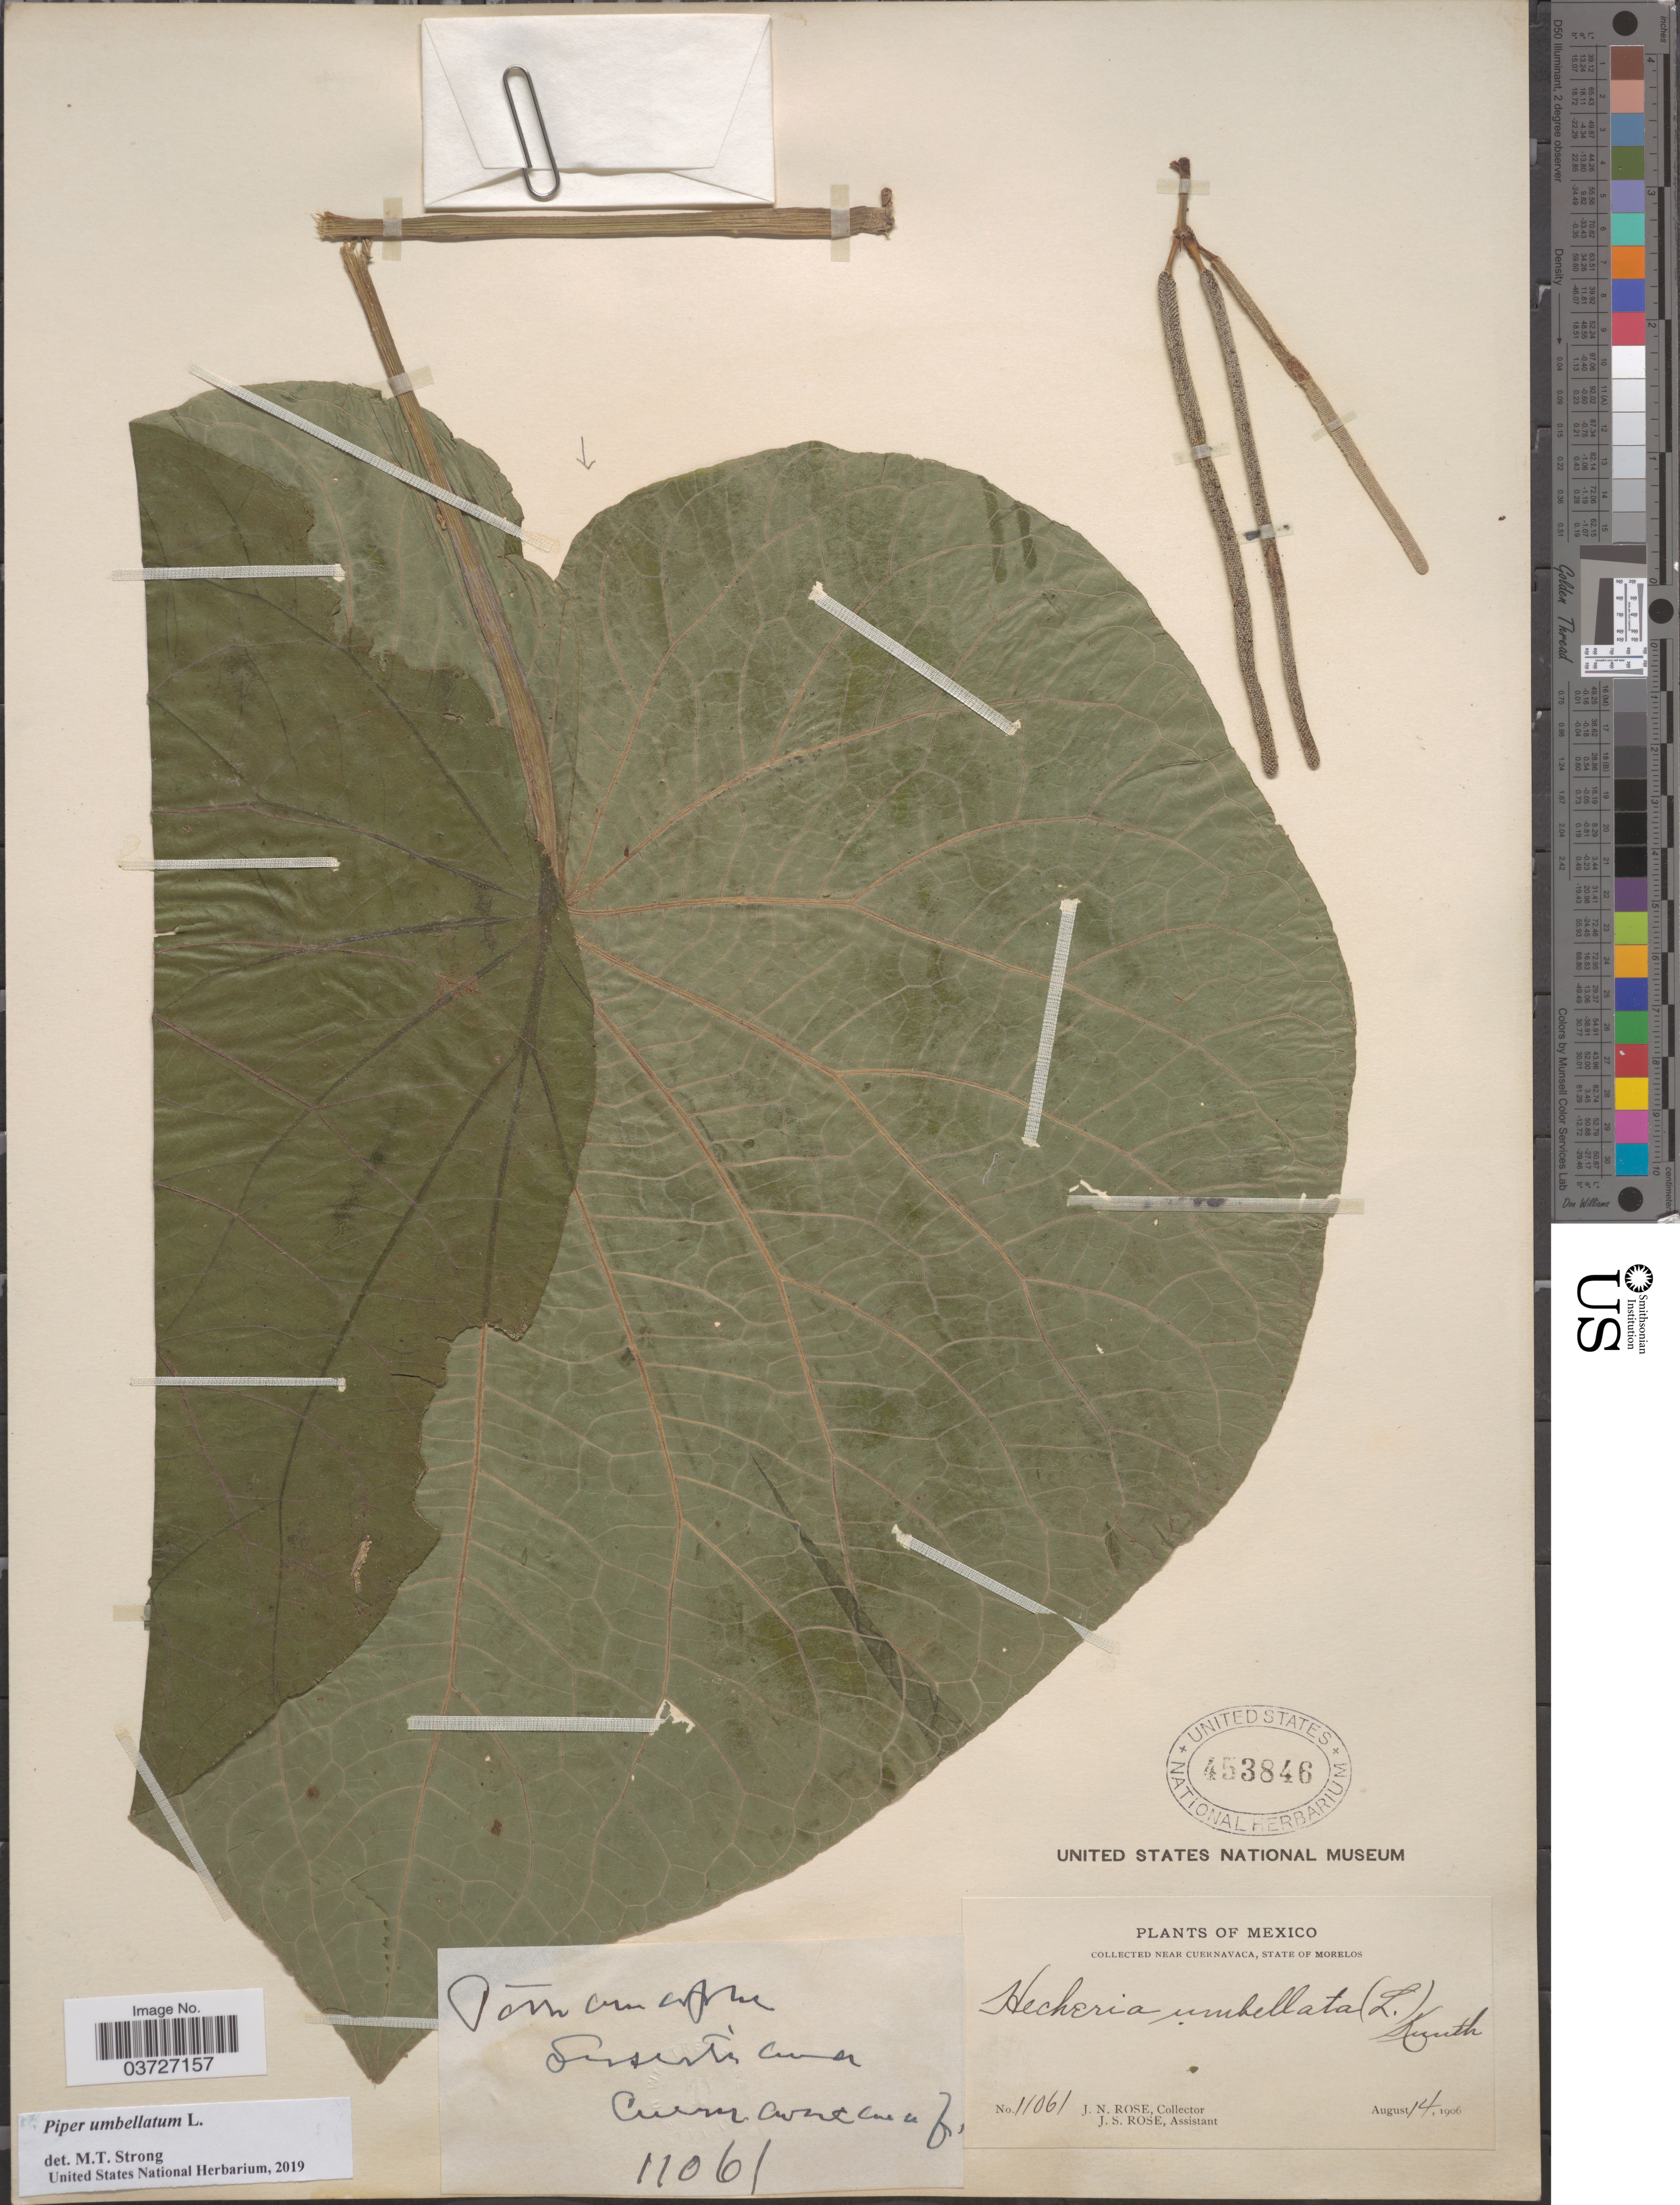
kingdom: Plantae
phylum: Tracheophyta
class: Magnoliopsida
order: Piperales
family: Piperaceae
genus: Piper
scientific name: Piper umbellatum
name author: L.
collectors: J. N. Rose & J. S. Rose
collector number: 11061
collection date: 1906-08-14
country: Mexico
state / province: Morelos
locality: Near Cuernavaca.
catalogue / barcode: US 453846